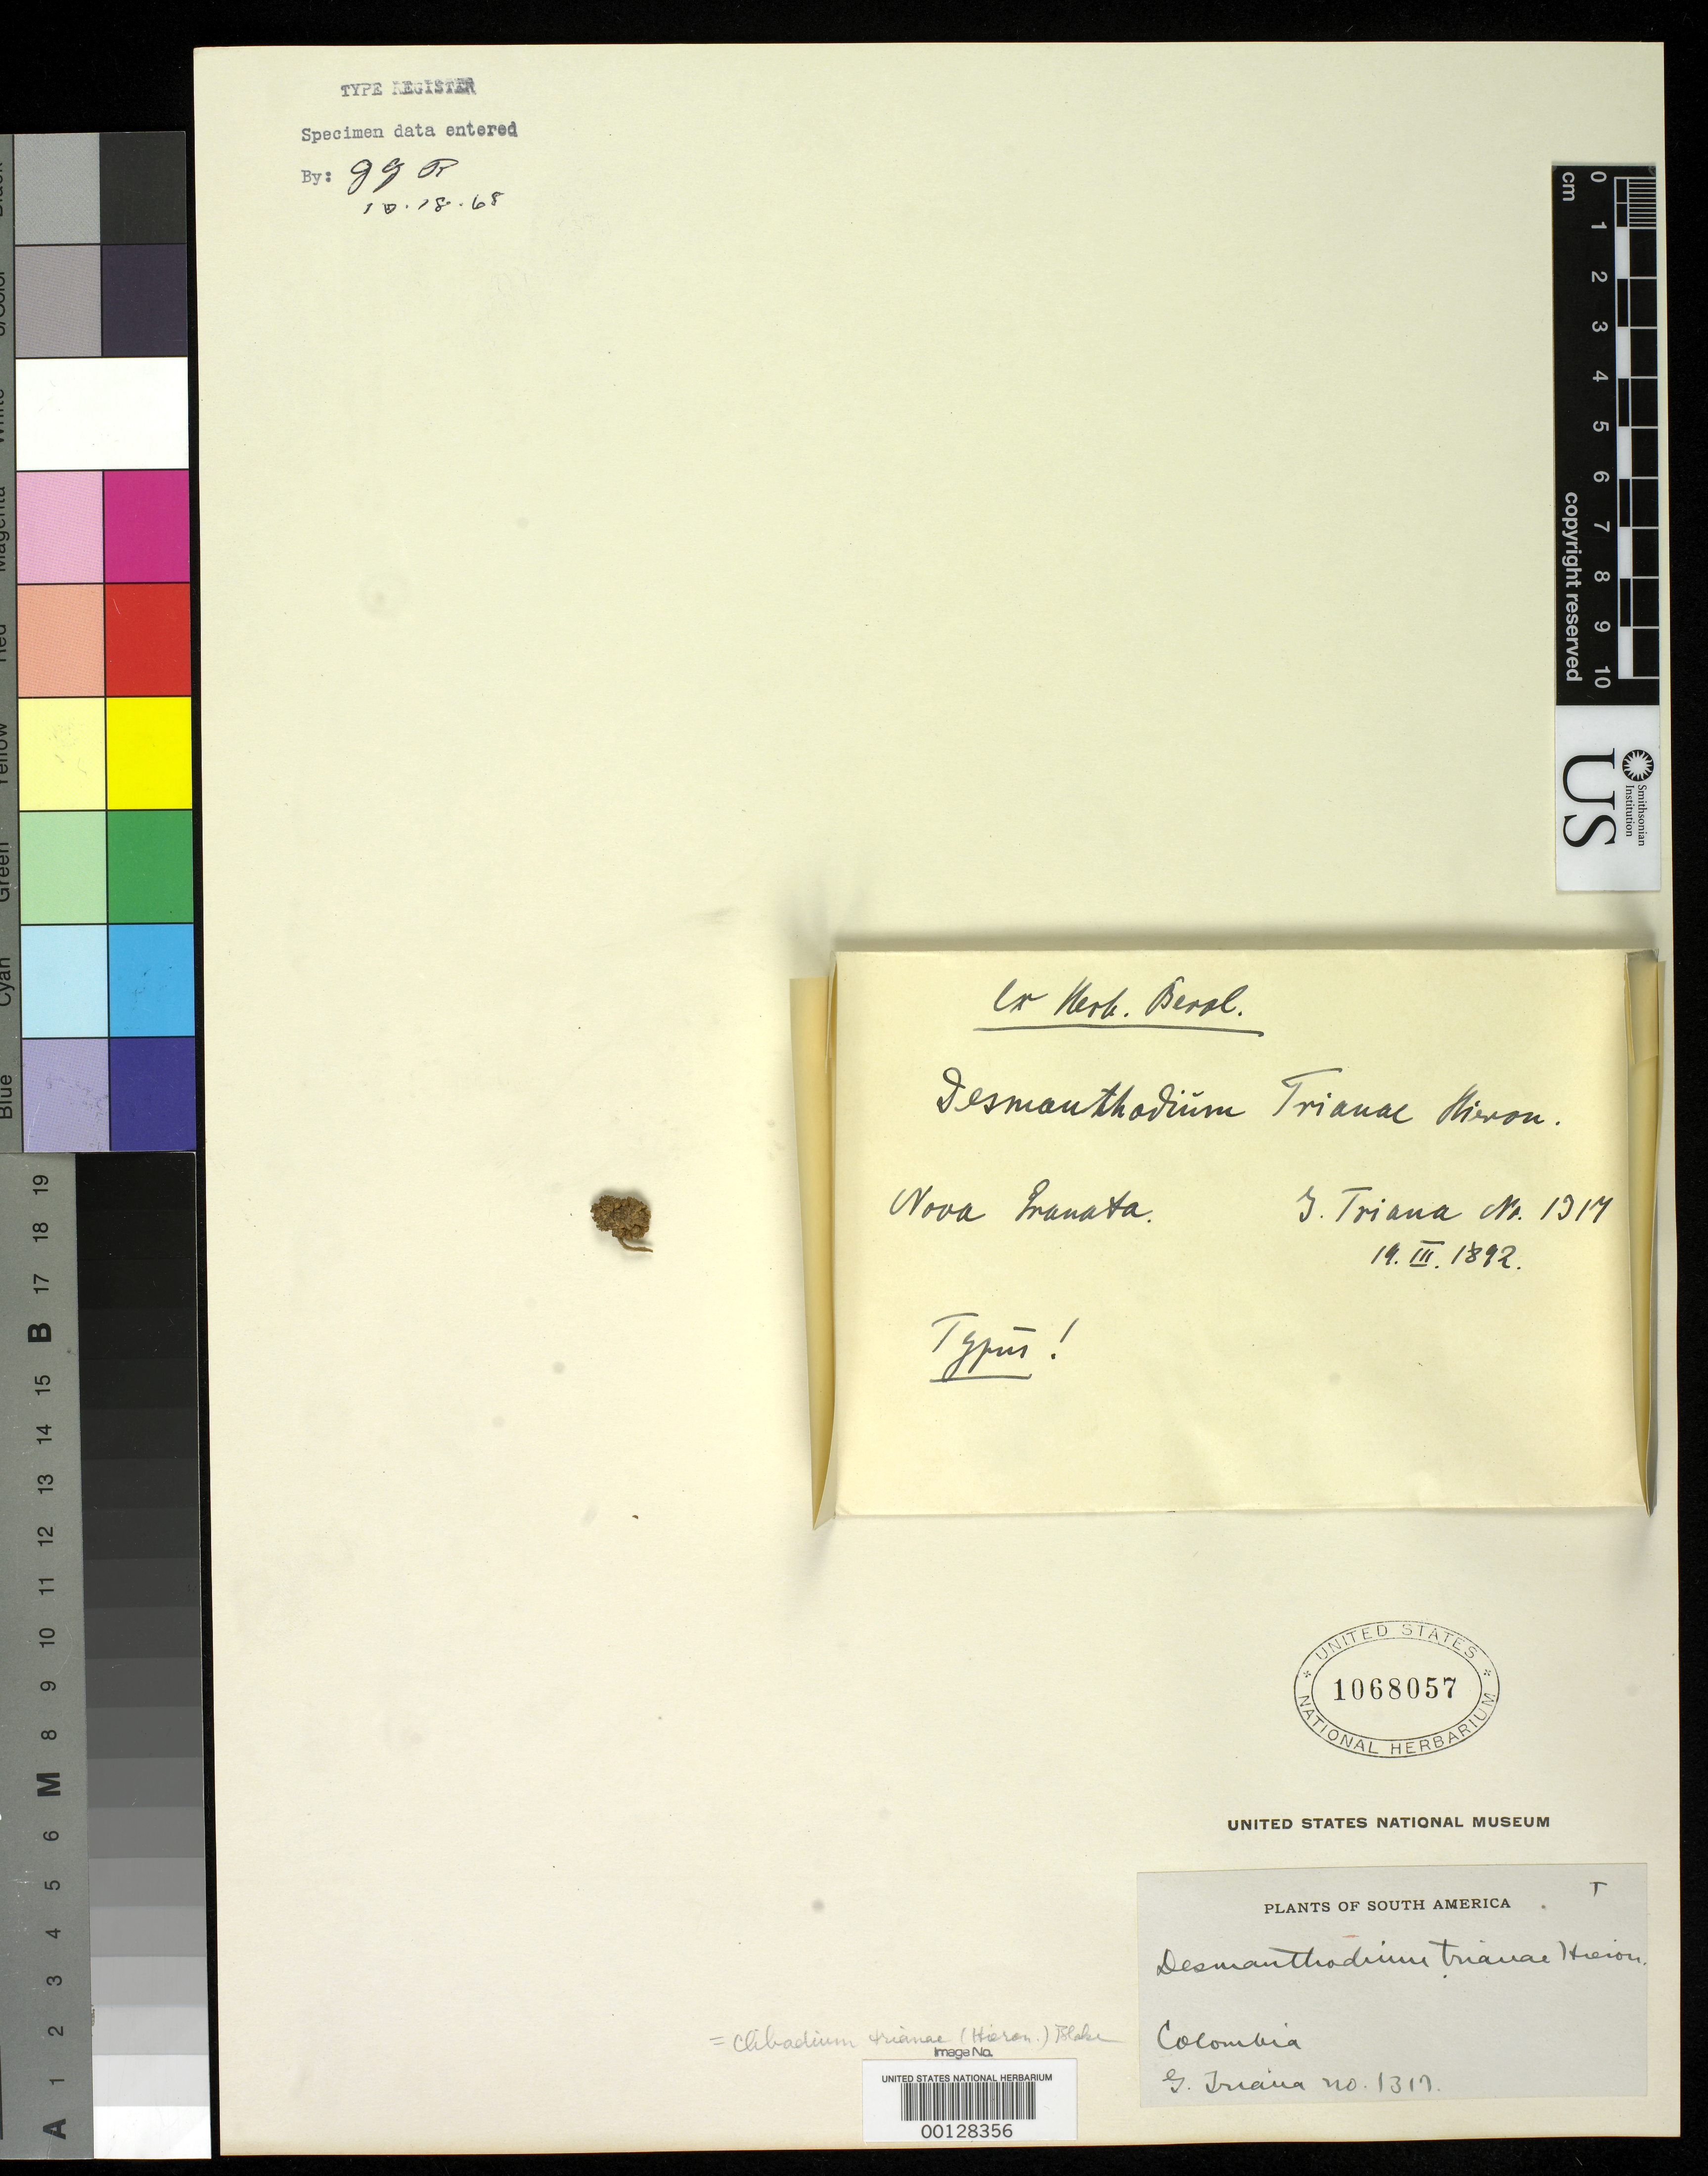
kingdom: Plantae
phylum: Tracheophyta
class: Magnoliopsida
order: Asterales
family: Asteraceae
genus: Desmanthodium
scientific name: Desmanthodium trianae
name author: Hieron.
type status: Type Fragment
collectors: J. J. Triana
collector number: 1317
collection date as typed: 19 Mar 1892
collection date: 1892-03-19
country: Colombia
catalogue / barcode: US 1068057